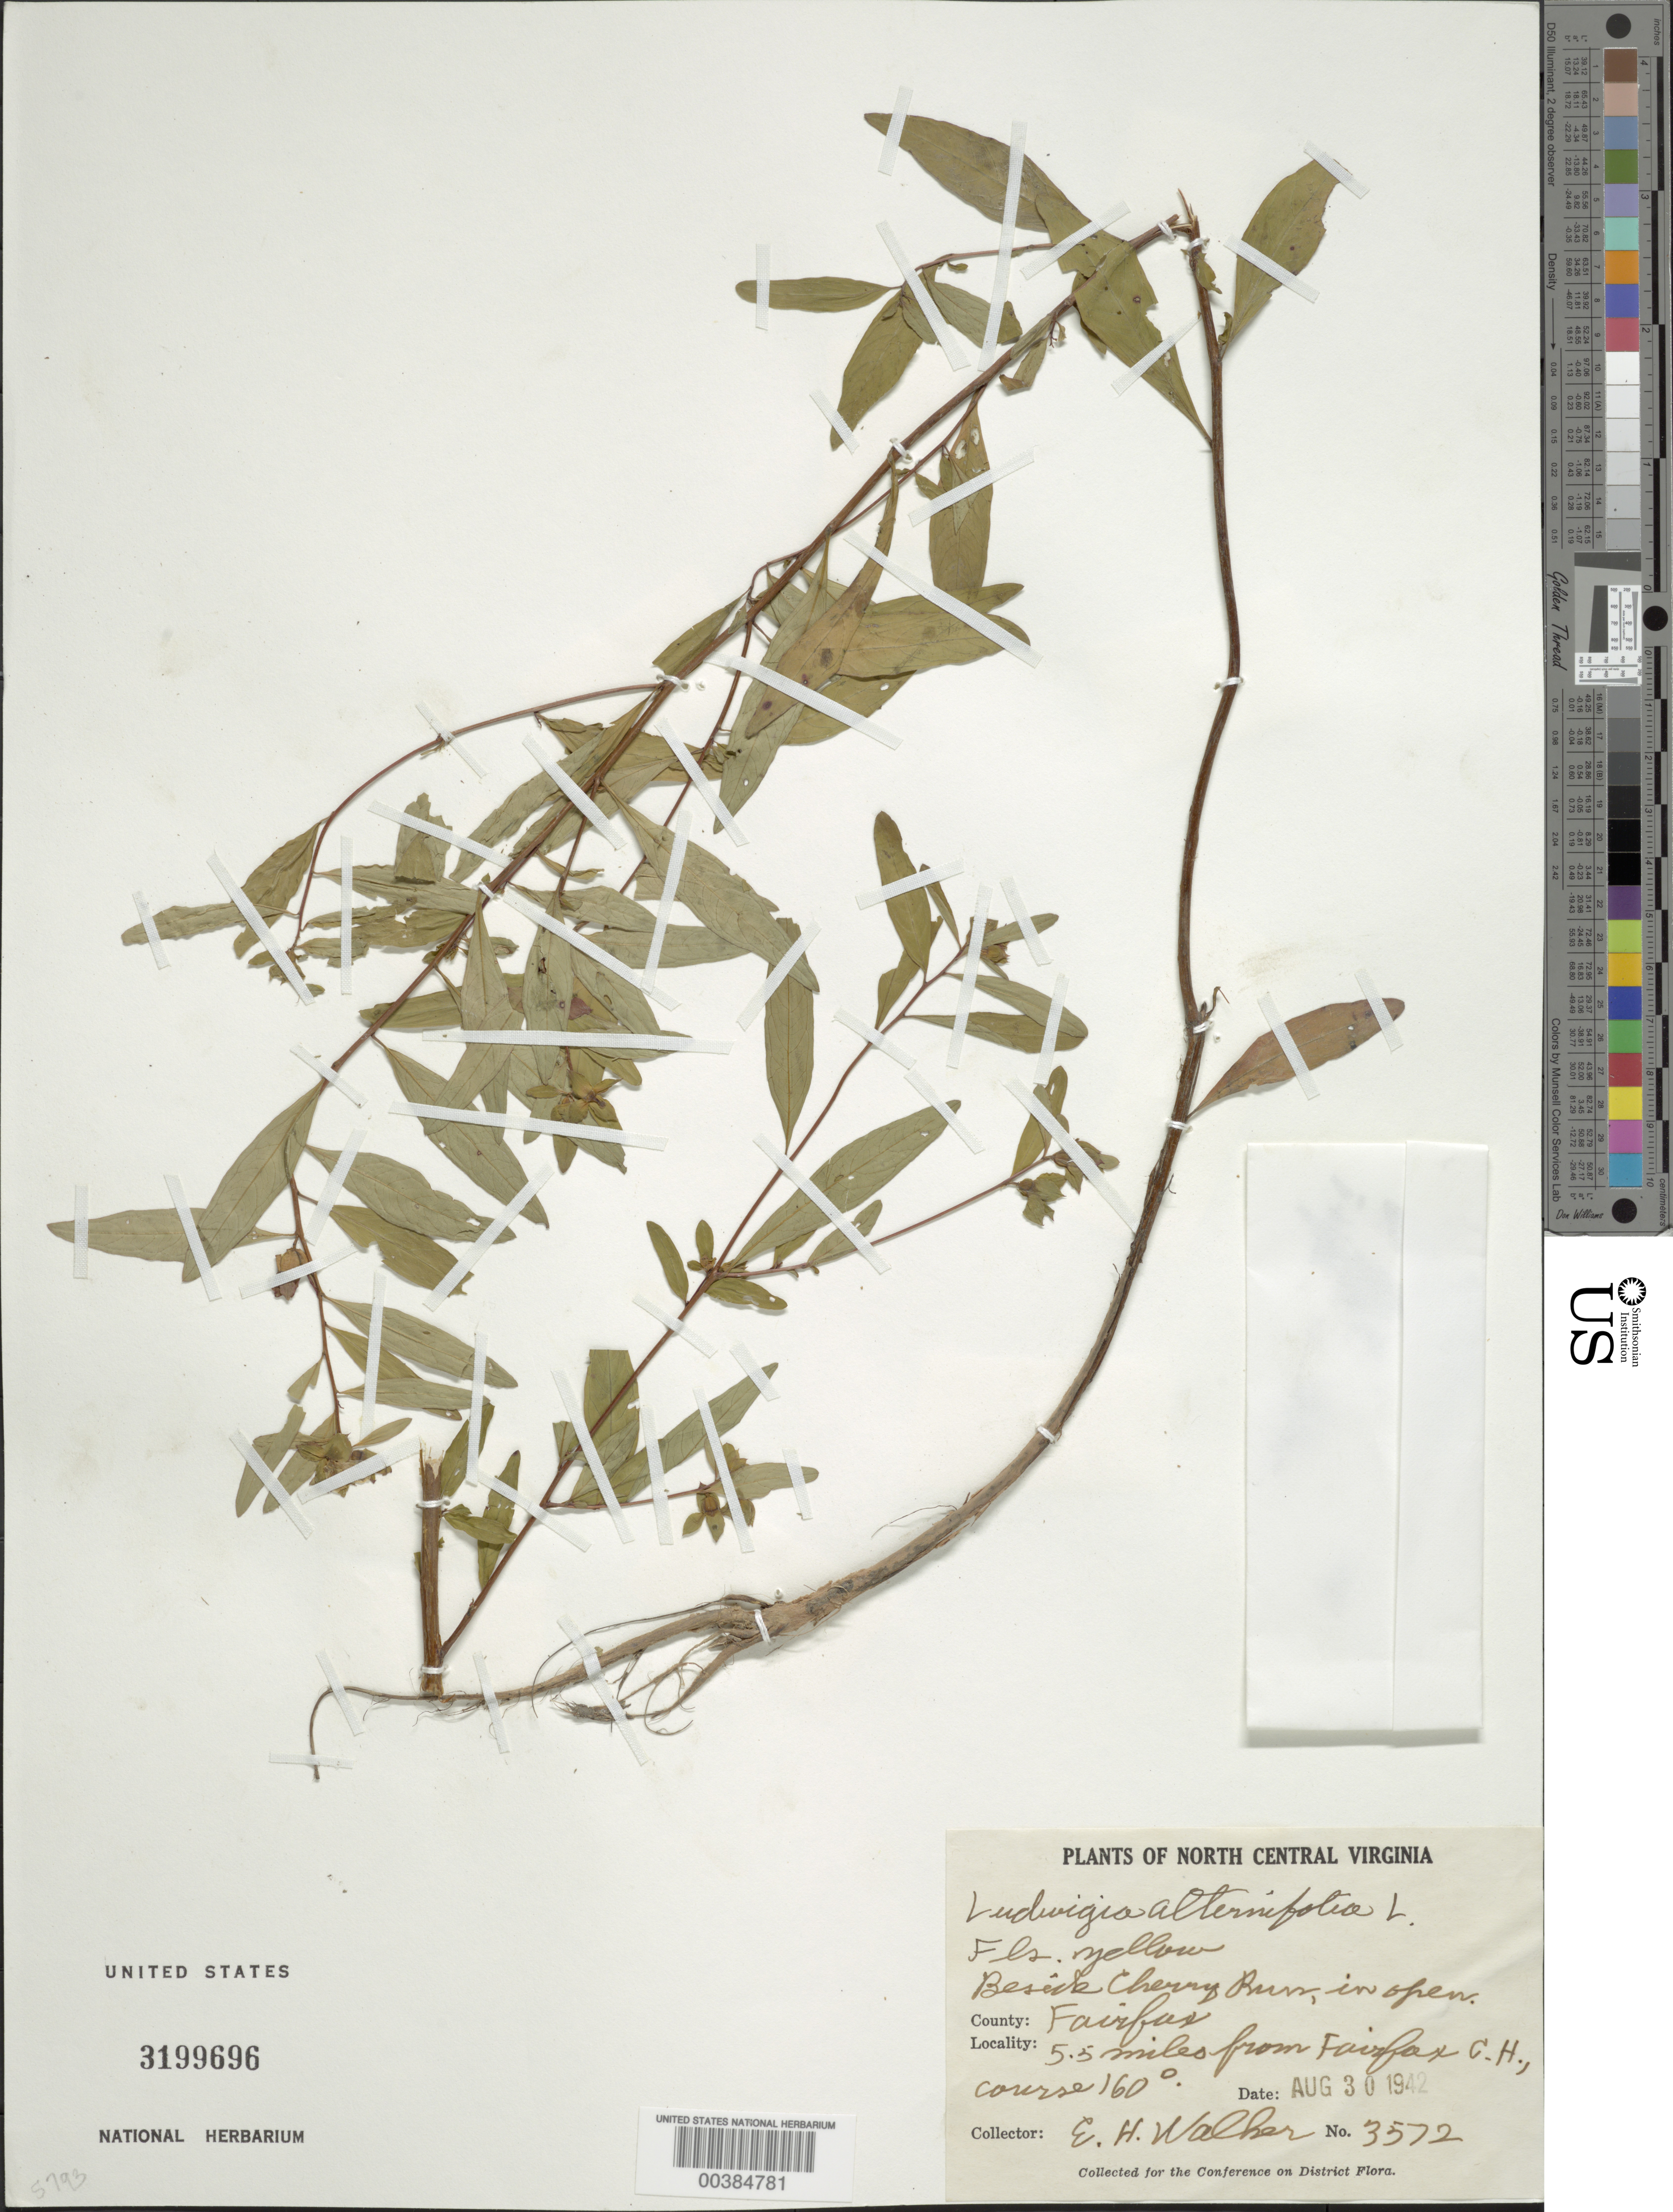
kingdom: Plantae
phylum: Tracheophyta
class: Magnoliopsida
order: Myrtales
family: Onagraceae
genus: Ludwigia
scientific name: Ludwigia alternifolia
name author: L.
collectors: E. H. Walker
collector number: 3572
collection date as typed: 30 Aug 1942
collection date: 1942-08-30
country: United States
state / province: Virginia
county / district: Fairfax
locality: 5.5 M from Fairfax Court House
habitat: Beside Cherry Run in open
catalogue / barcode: US 3199696